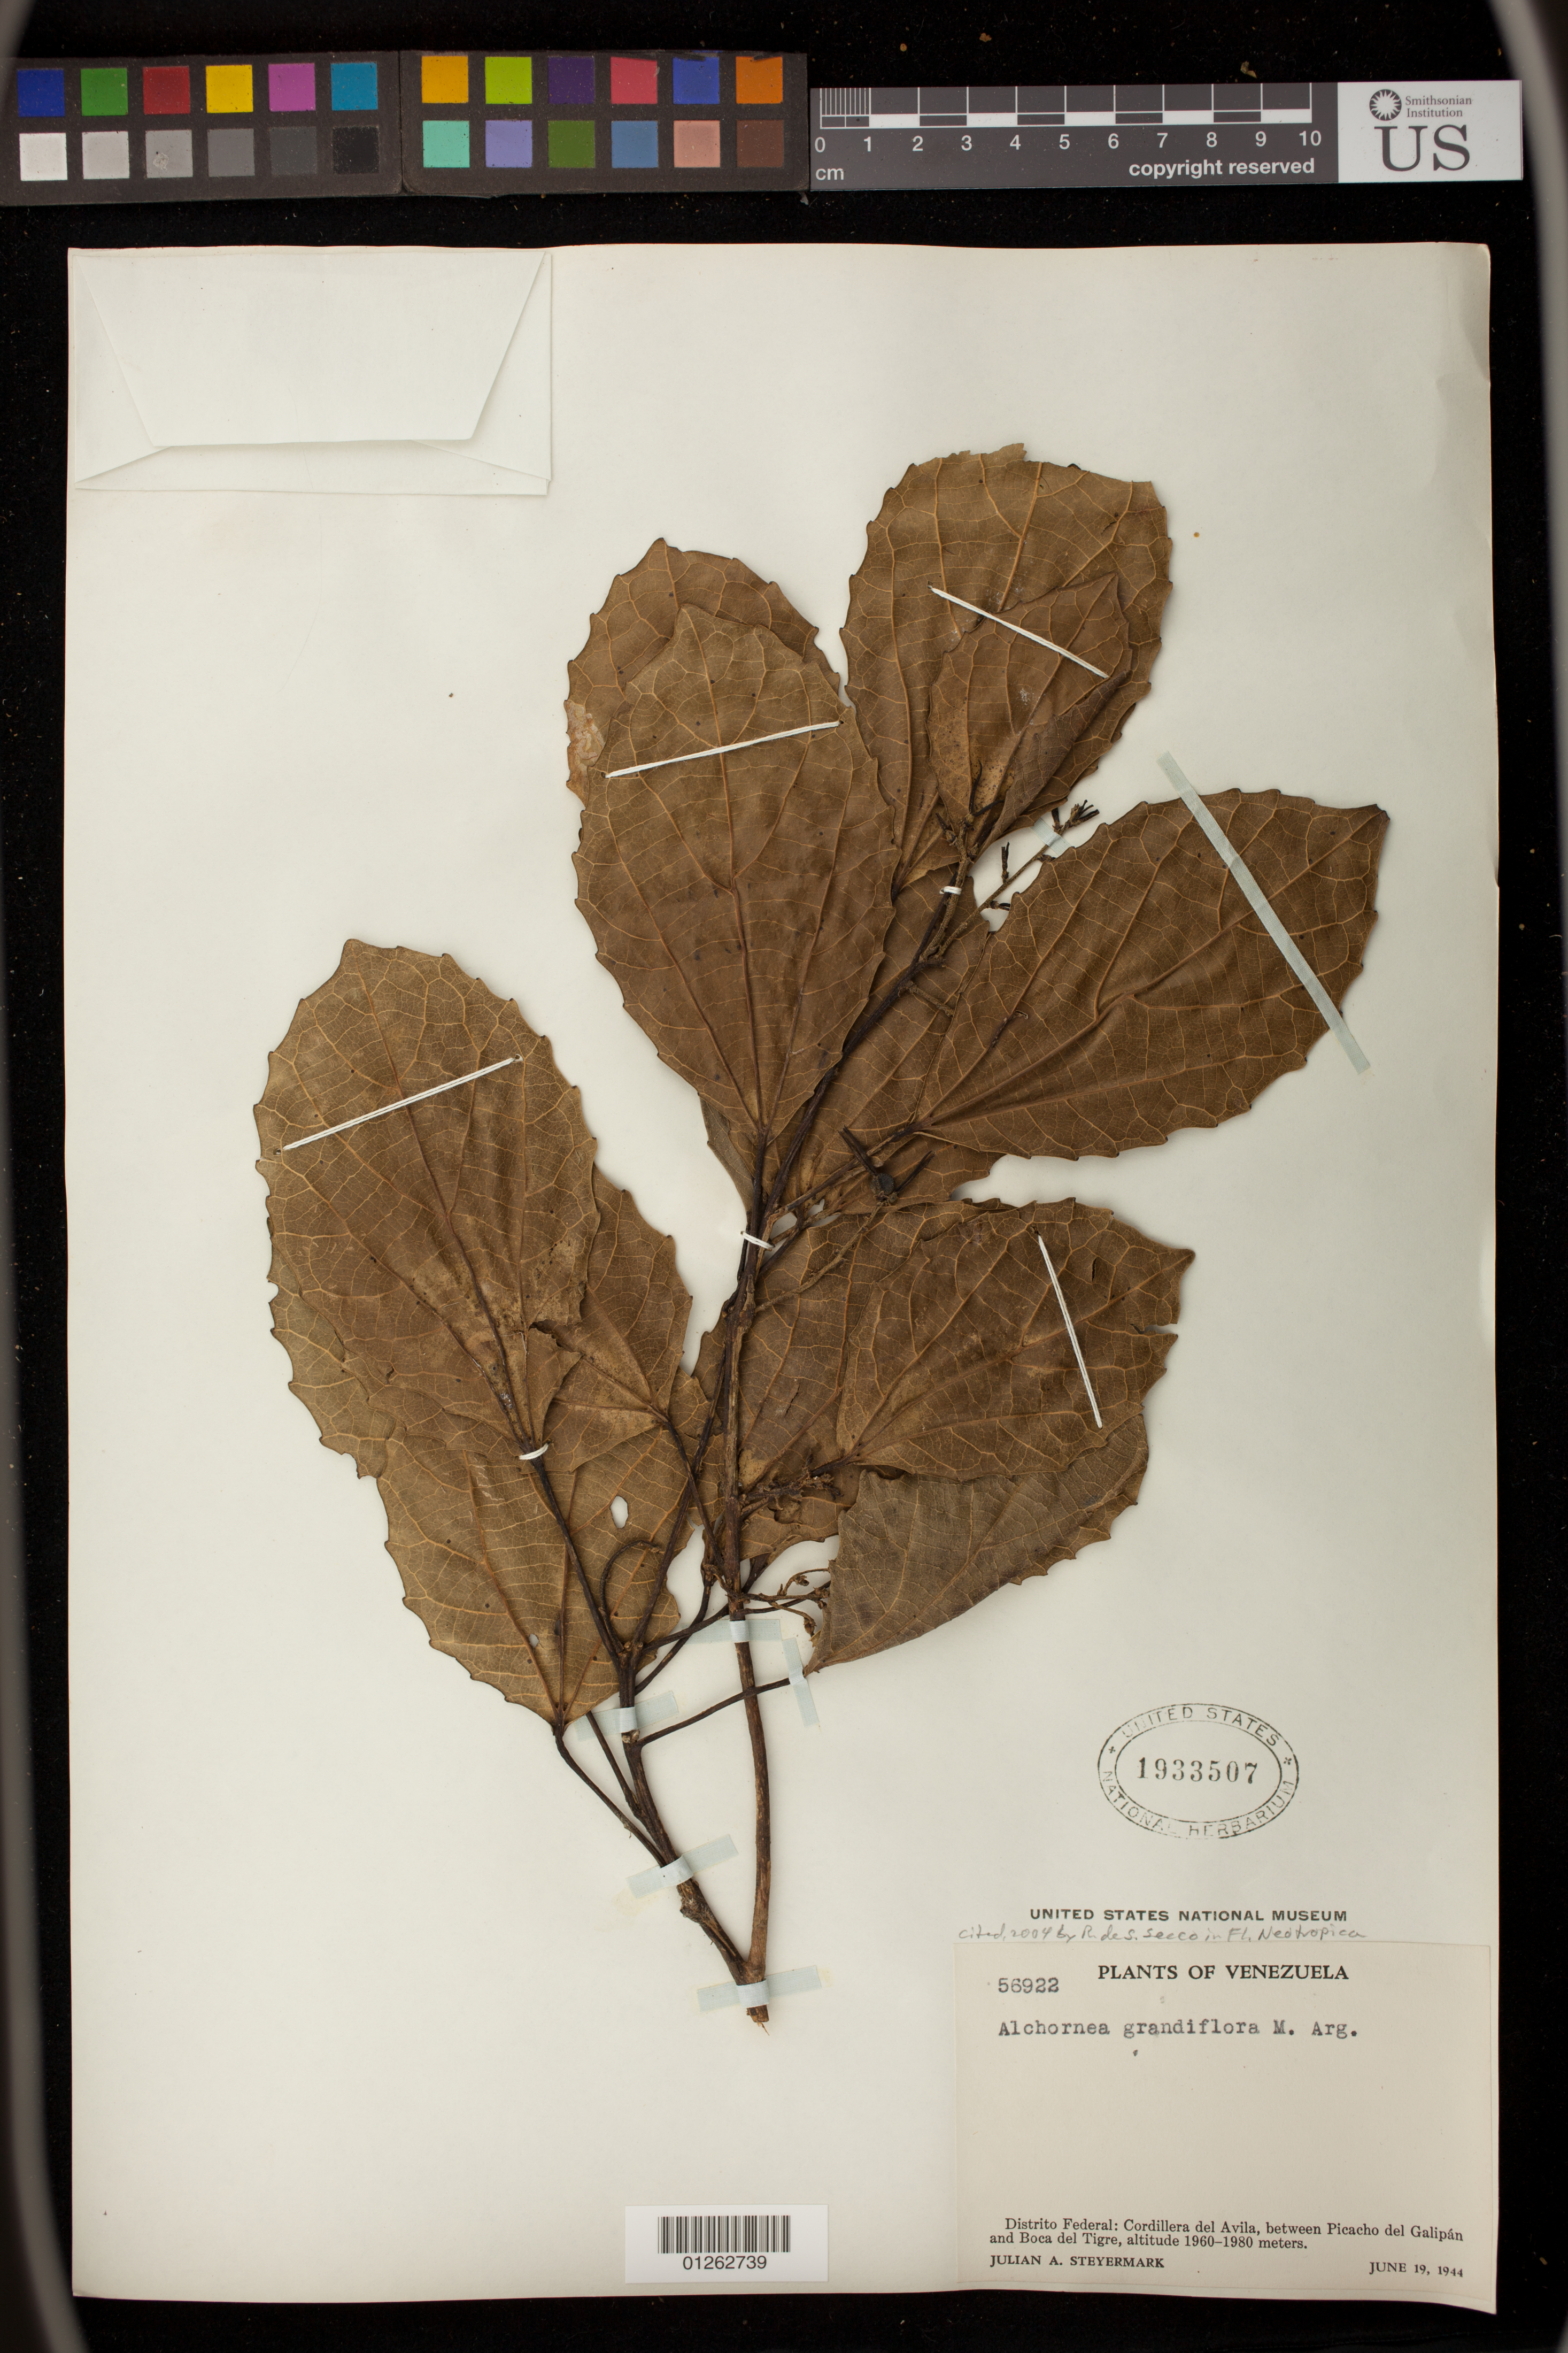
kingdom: Plantae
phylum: Tracheophyta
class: Magnoliopsida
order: Malpighiales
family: Euphorbiaceae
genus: Alchornea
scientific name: Alchornea grandiflora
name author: Müll. Arg.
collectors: J. Steyermark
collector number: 56922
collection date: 1944-06-19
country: Venezuela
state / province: Distrito Federal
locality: Cordillera del Avila, between Picacho del Galipan and Boca del Tigre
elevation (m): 1960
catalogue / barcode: US 1933507